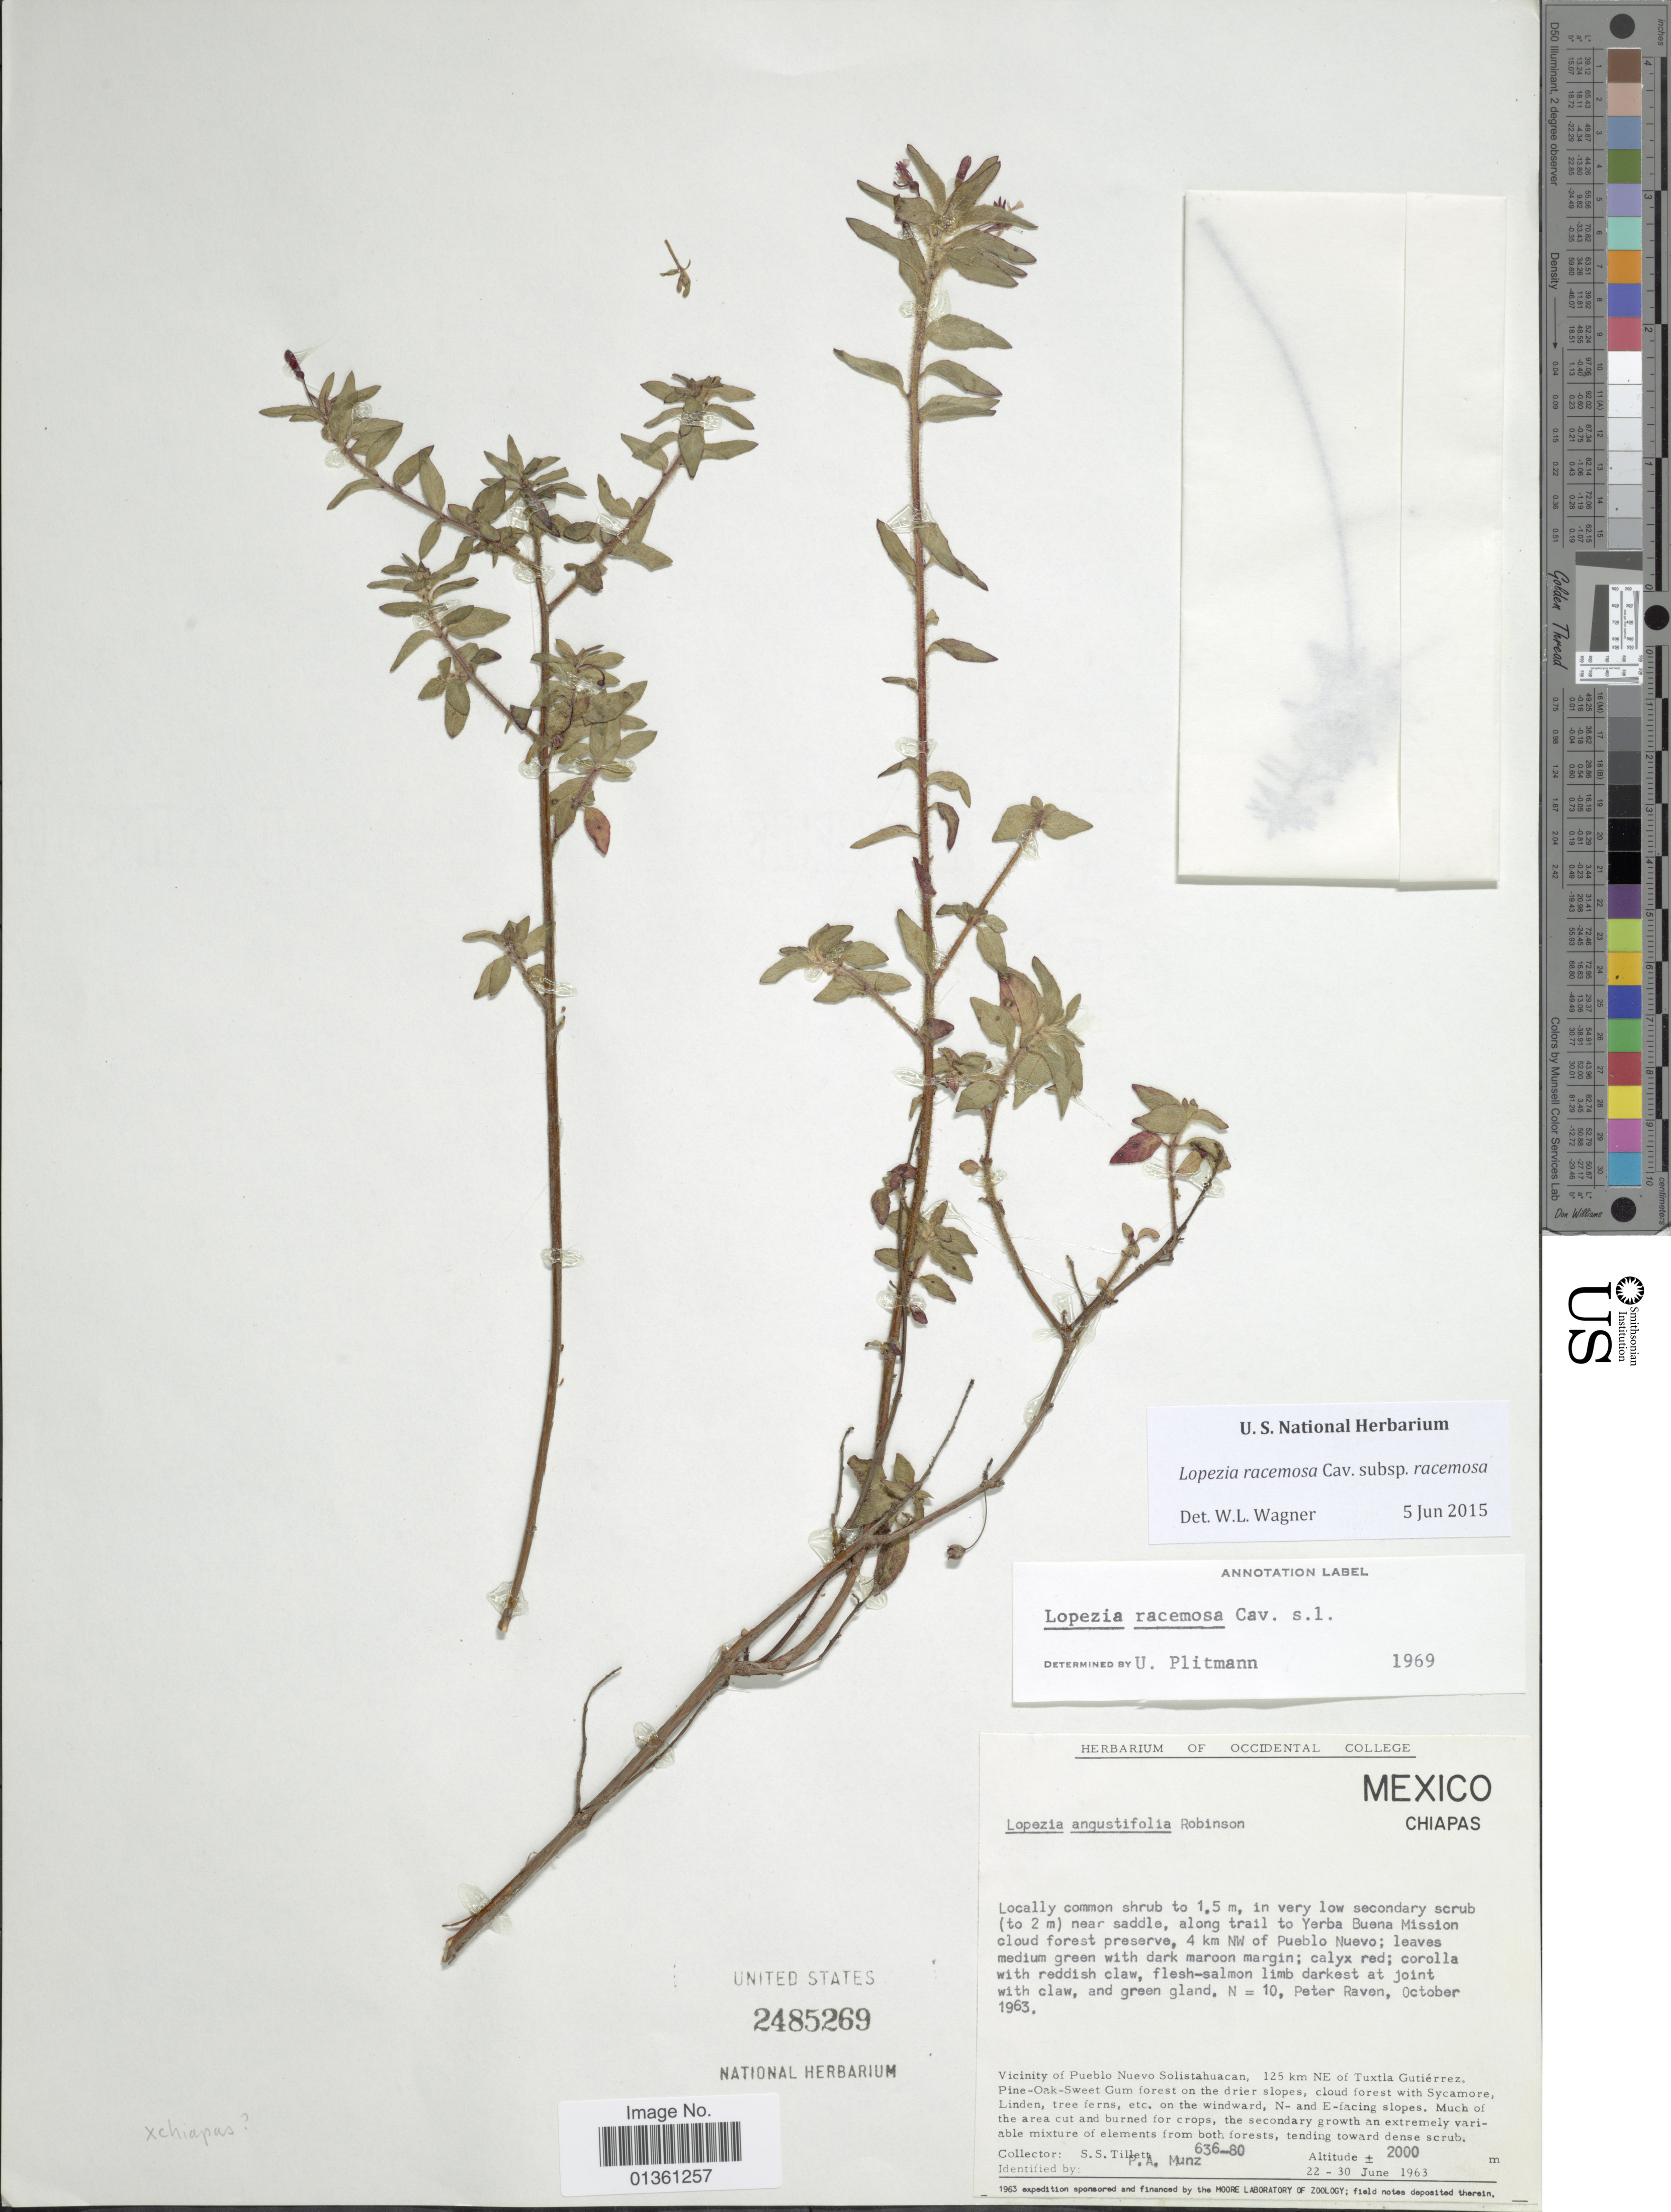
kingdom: Plantae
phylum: Tracheophyta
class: Magnoliopsida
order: Myrtales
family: Onagraceae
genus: Lopezia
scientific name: Lopezia racemosa subsp. racemosa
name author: Cav.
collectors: S. S. Tillett & P. A. Munz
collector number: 636-80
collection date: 1963-06-22/1963-06-30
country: Mexico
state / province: Chiapas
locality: Along trail to Yerba Buena Mission cloud forest preserve, 4 km NW of Pueblo Nuevo. Vicinity of Pueblo Nuevo Solistahuacan, 125 km NE of Tuxtla Gutiérrez. Pine-Oak-Sweet Gum forest on the drier slopes.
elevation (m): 2000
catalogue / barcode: US 2485269